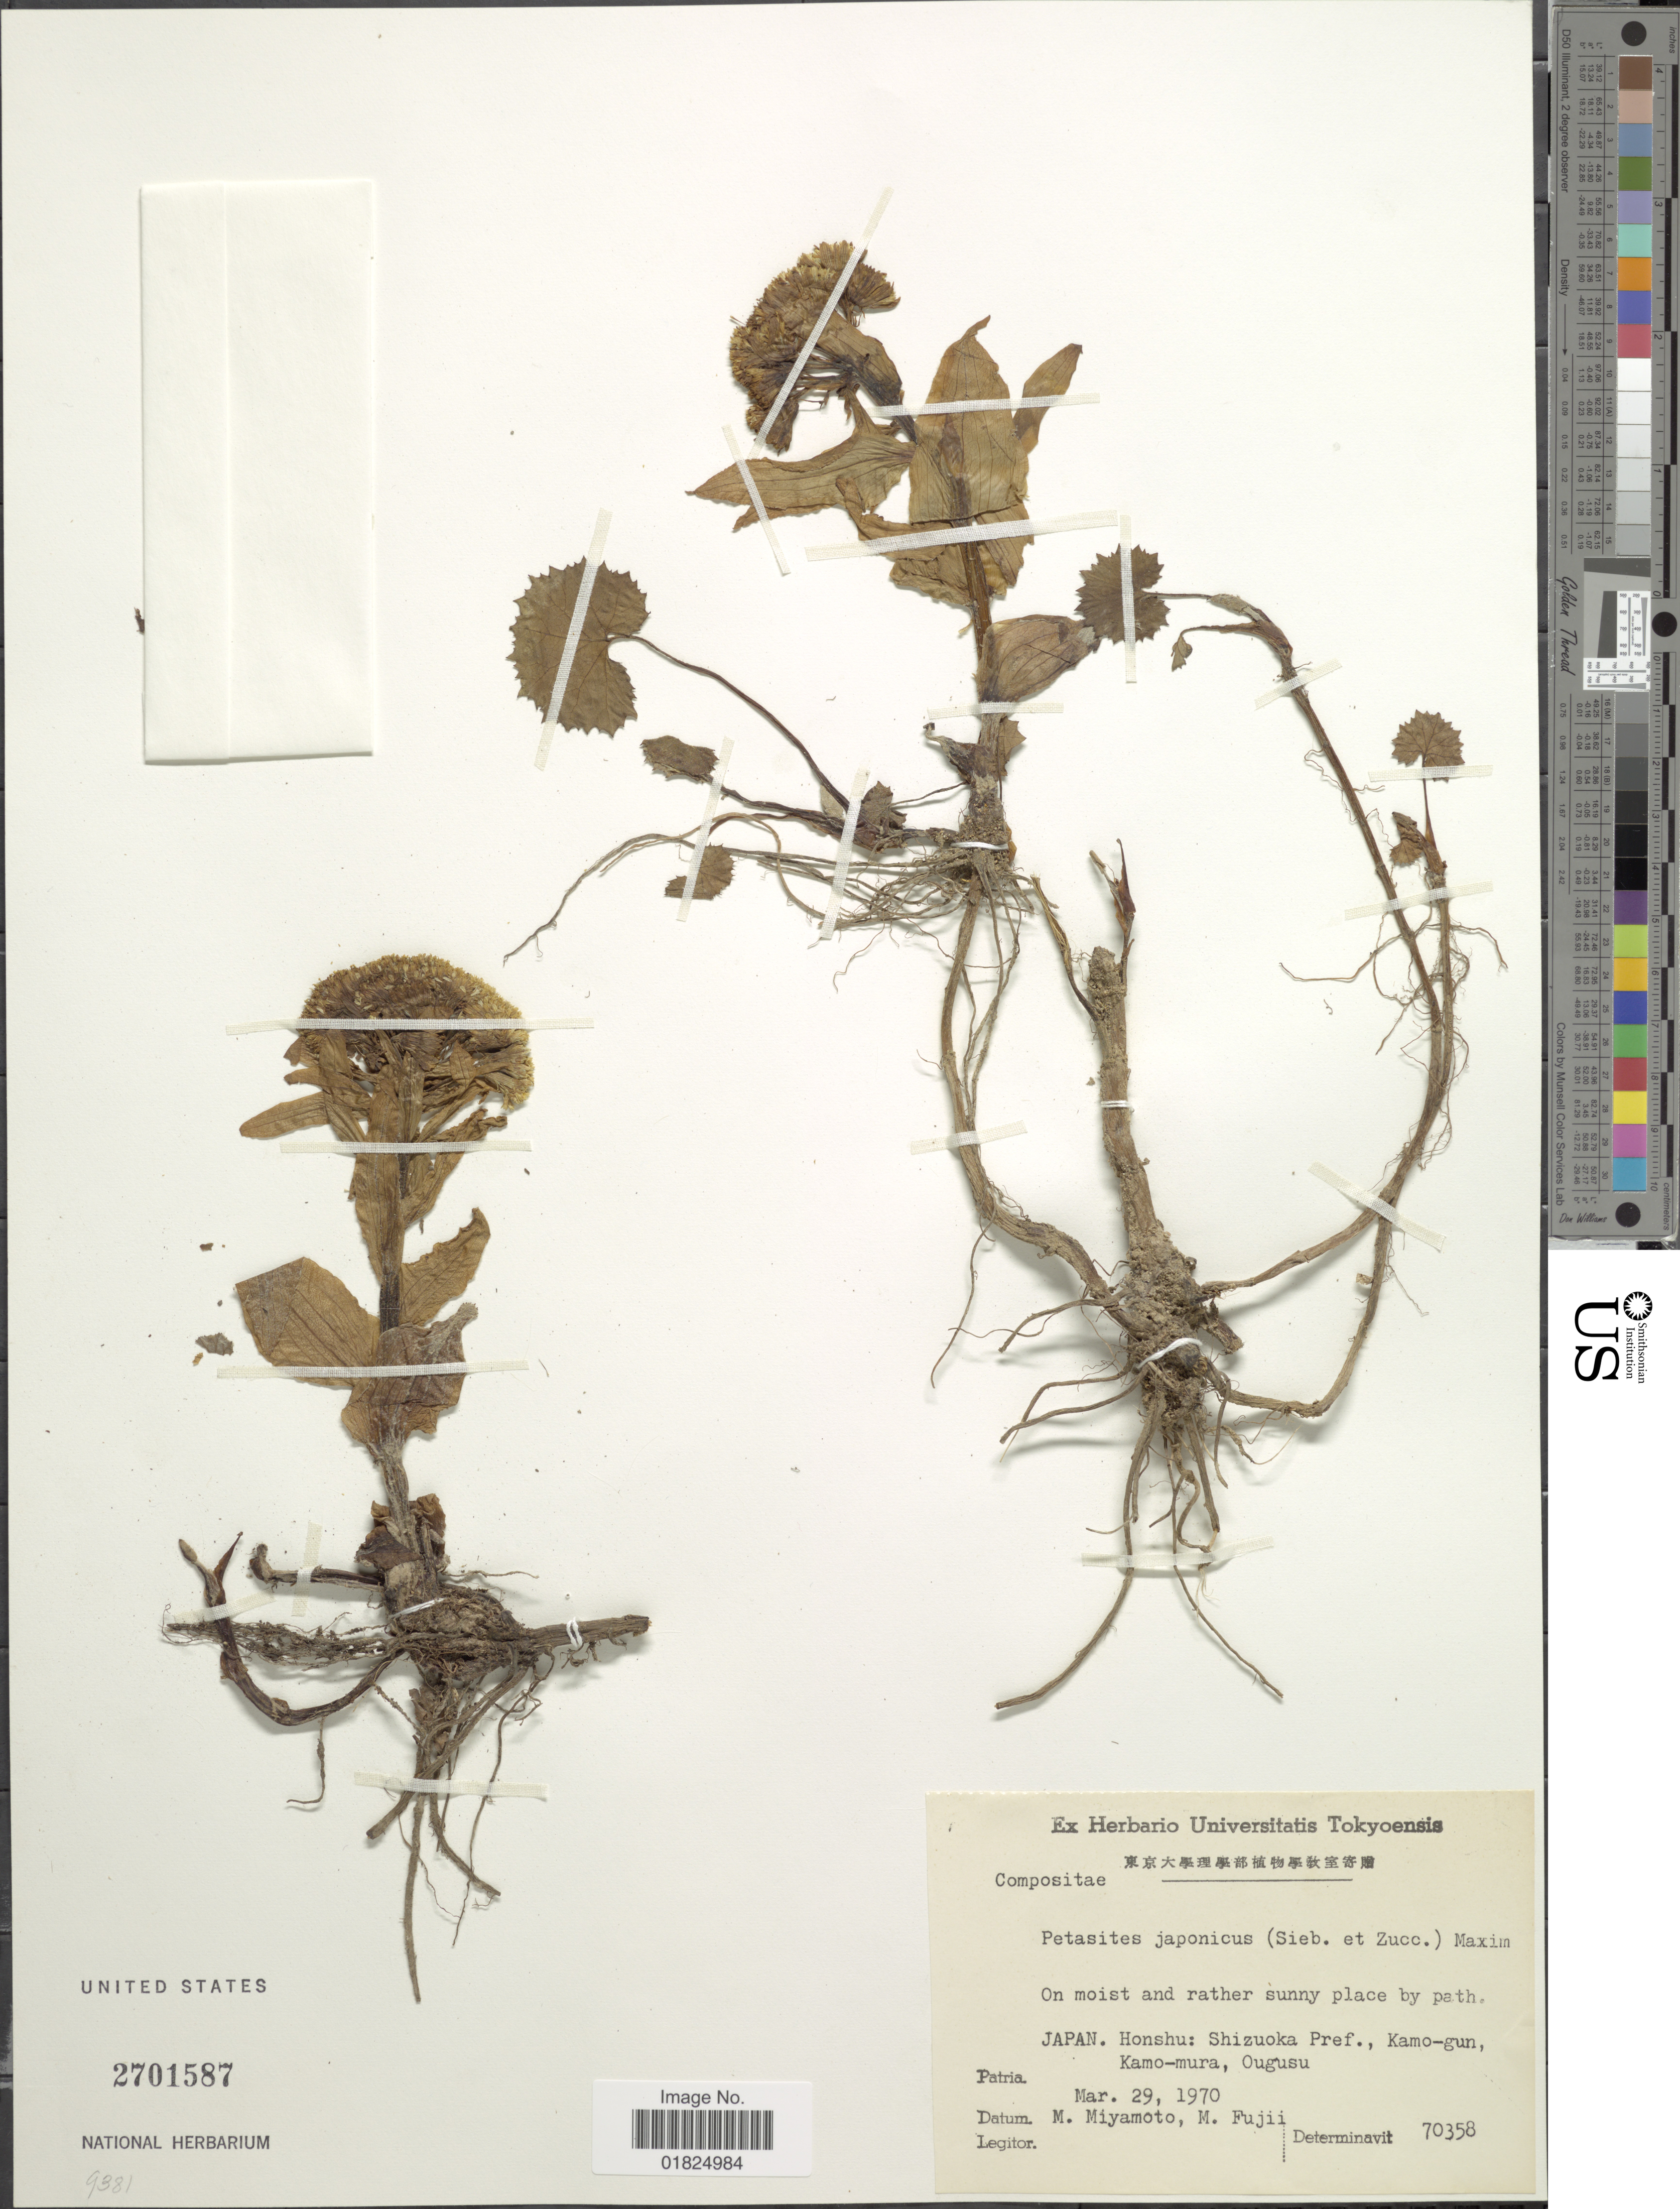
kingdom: Plantae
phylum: Tracheophyta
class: Magnoliopsida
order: Asterales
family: Asteraceae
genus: Petasites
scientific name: Petasites japonicus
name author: (Siebold & Zucc.) Maxim.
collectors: M. Miyamoto & M. T. Fujii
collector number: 70358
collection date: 1970-03-29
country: Japan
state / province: Sizuoka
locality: Hosnhu: Shizoula Pref., Kamo-gun, Kamo-mura, Ougusu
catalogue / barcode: US 2701587